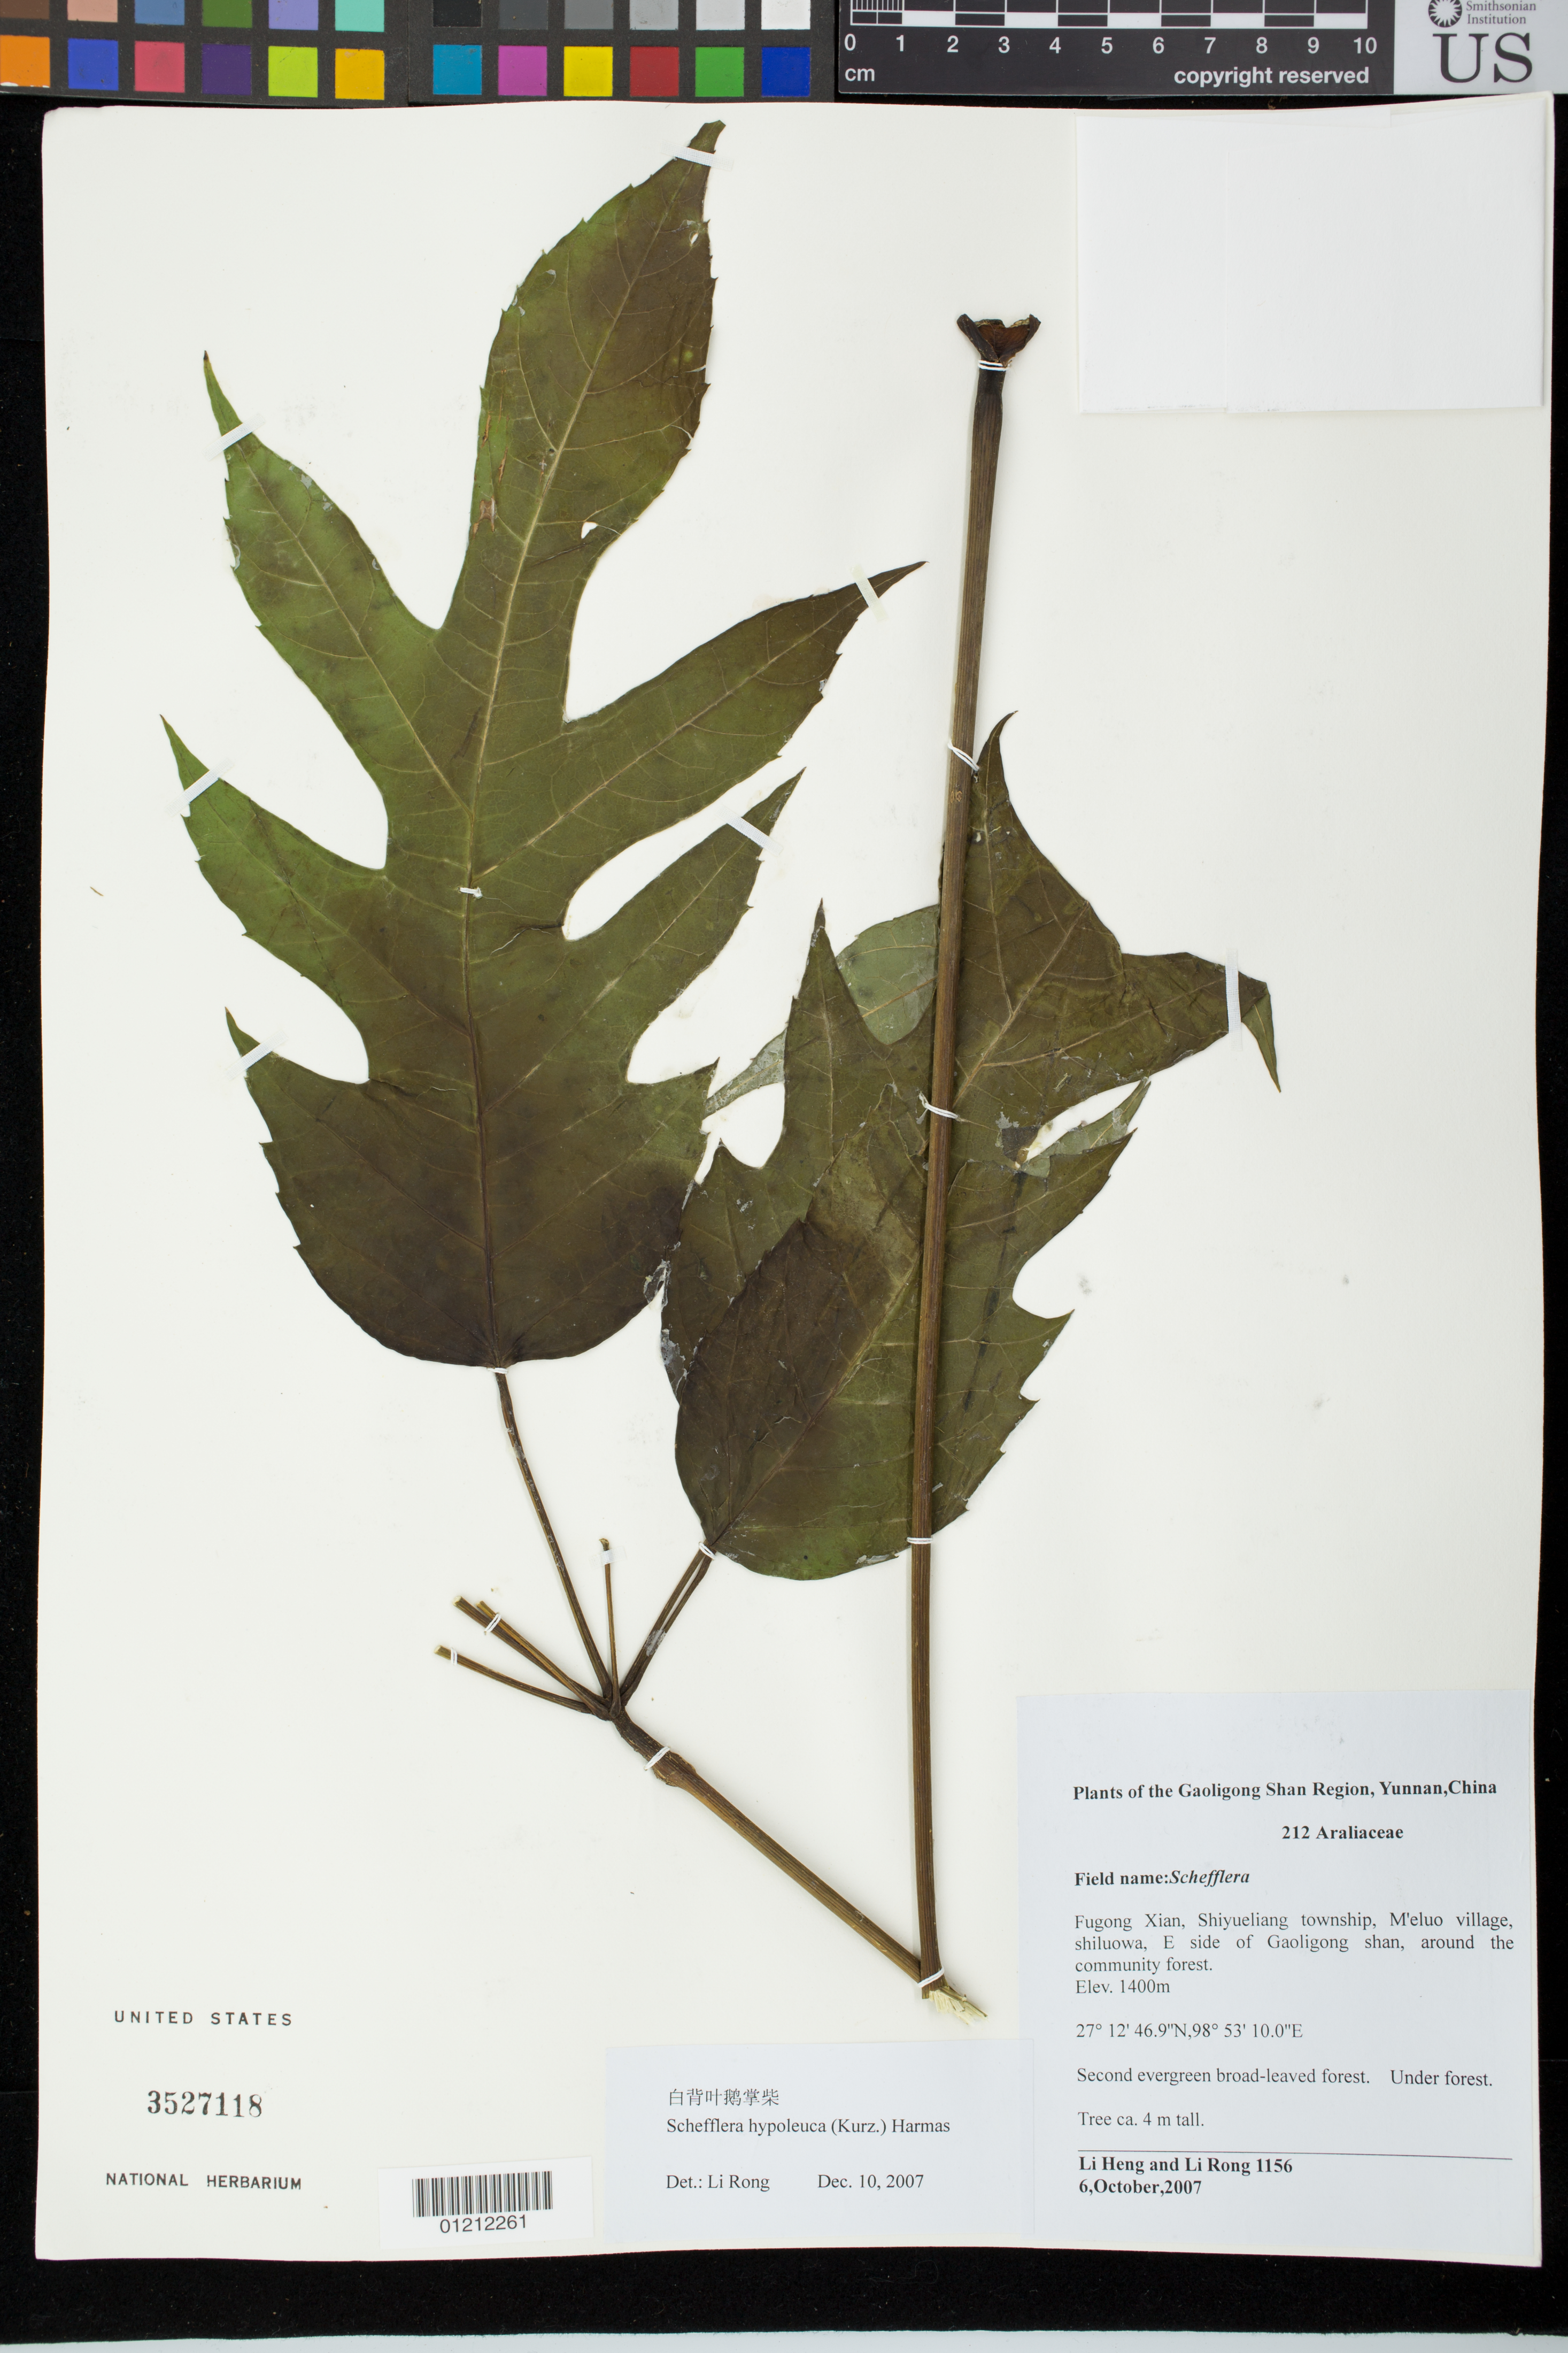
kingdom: Plantae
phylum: Tracheophyta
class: Magnoliopsida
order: Apiales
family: Araliaceae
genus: Schefflera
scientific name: Schefflera hypoleuca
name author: (Kurz) Harms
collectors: L. Heng & R. Li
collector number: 1156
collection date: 2007-10-06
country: China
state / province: Yunnan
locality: Gaoligong Shan Region, Fugong Xian, Shiyueliang township, M'eluo village, shiluowa, E side of Gaoligong shan, around the community forest.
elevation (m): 1400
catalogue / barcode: US 3527118